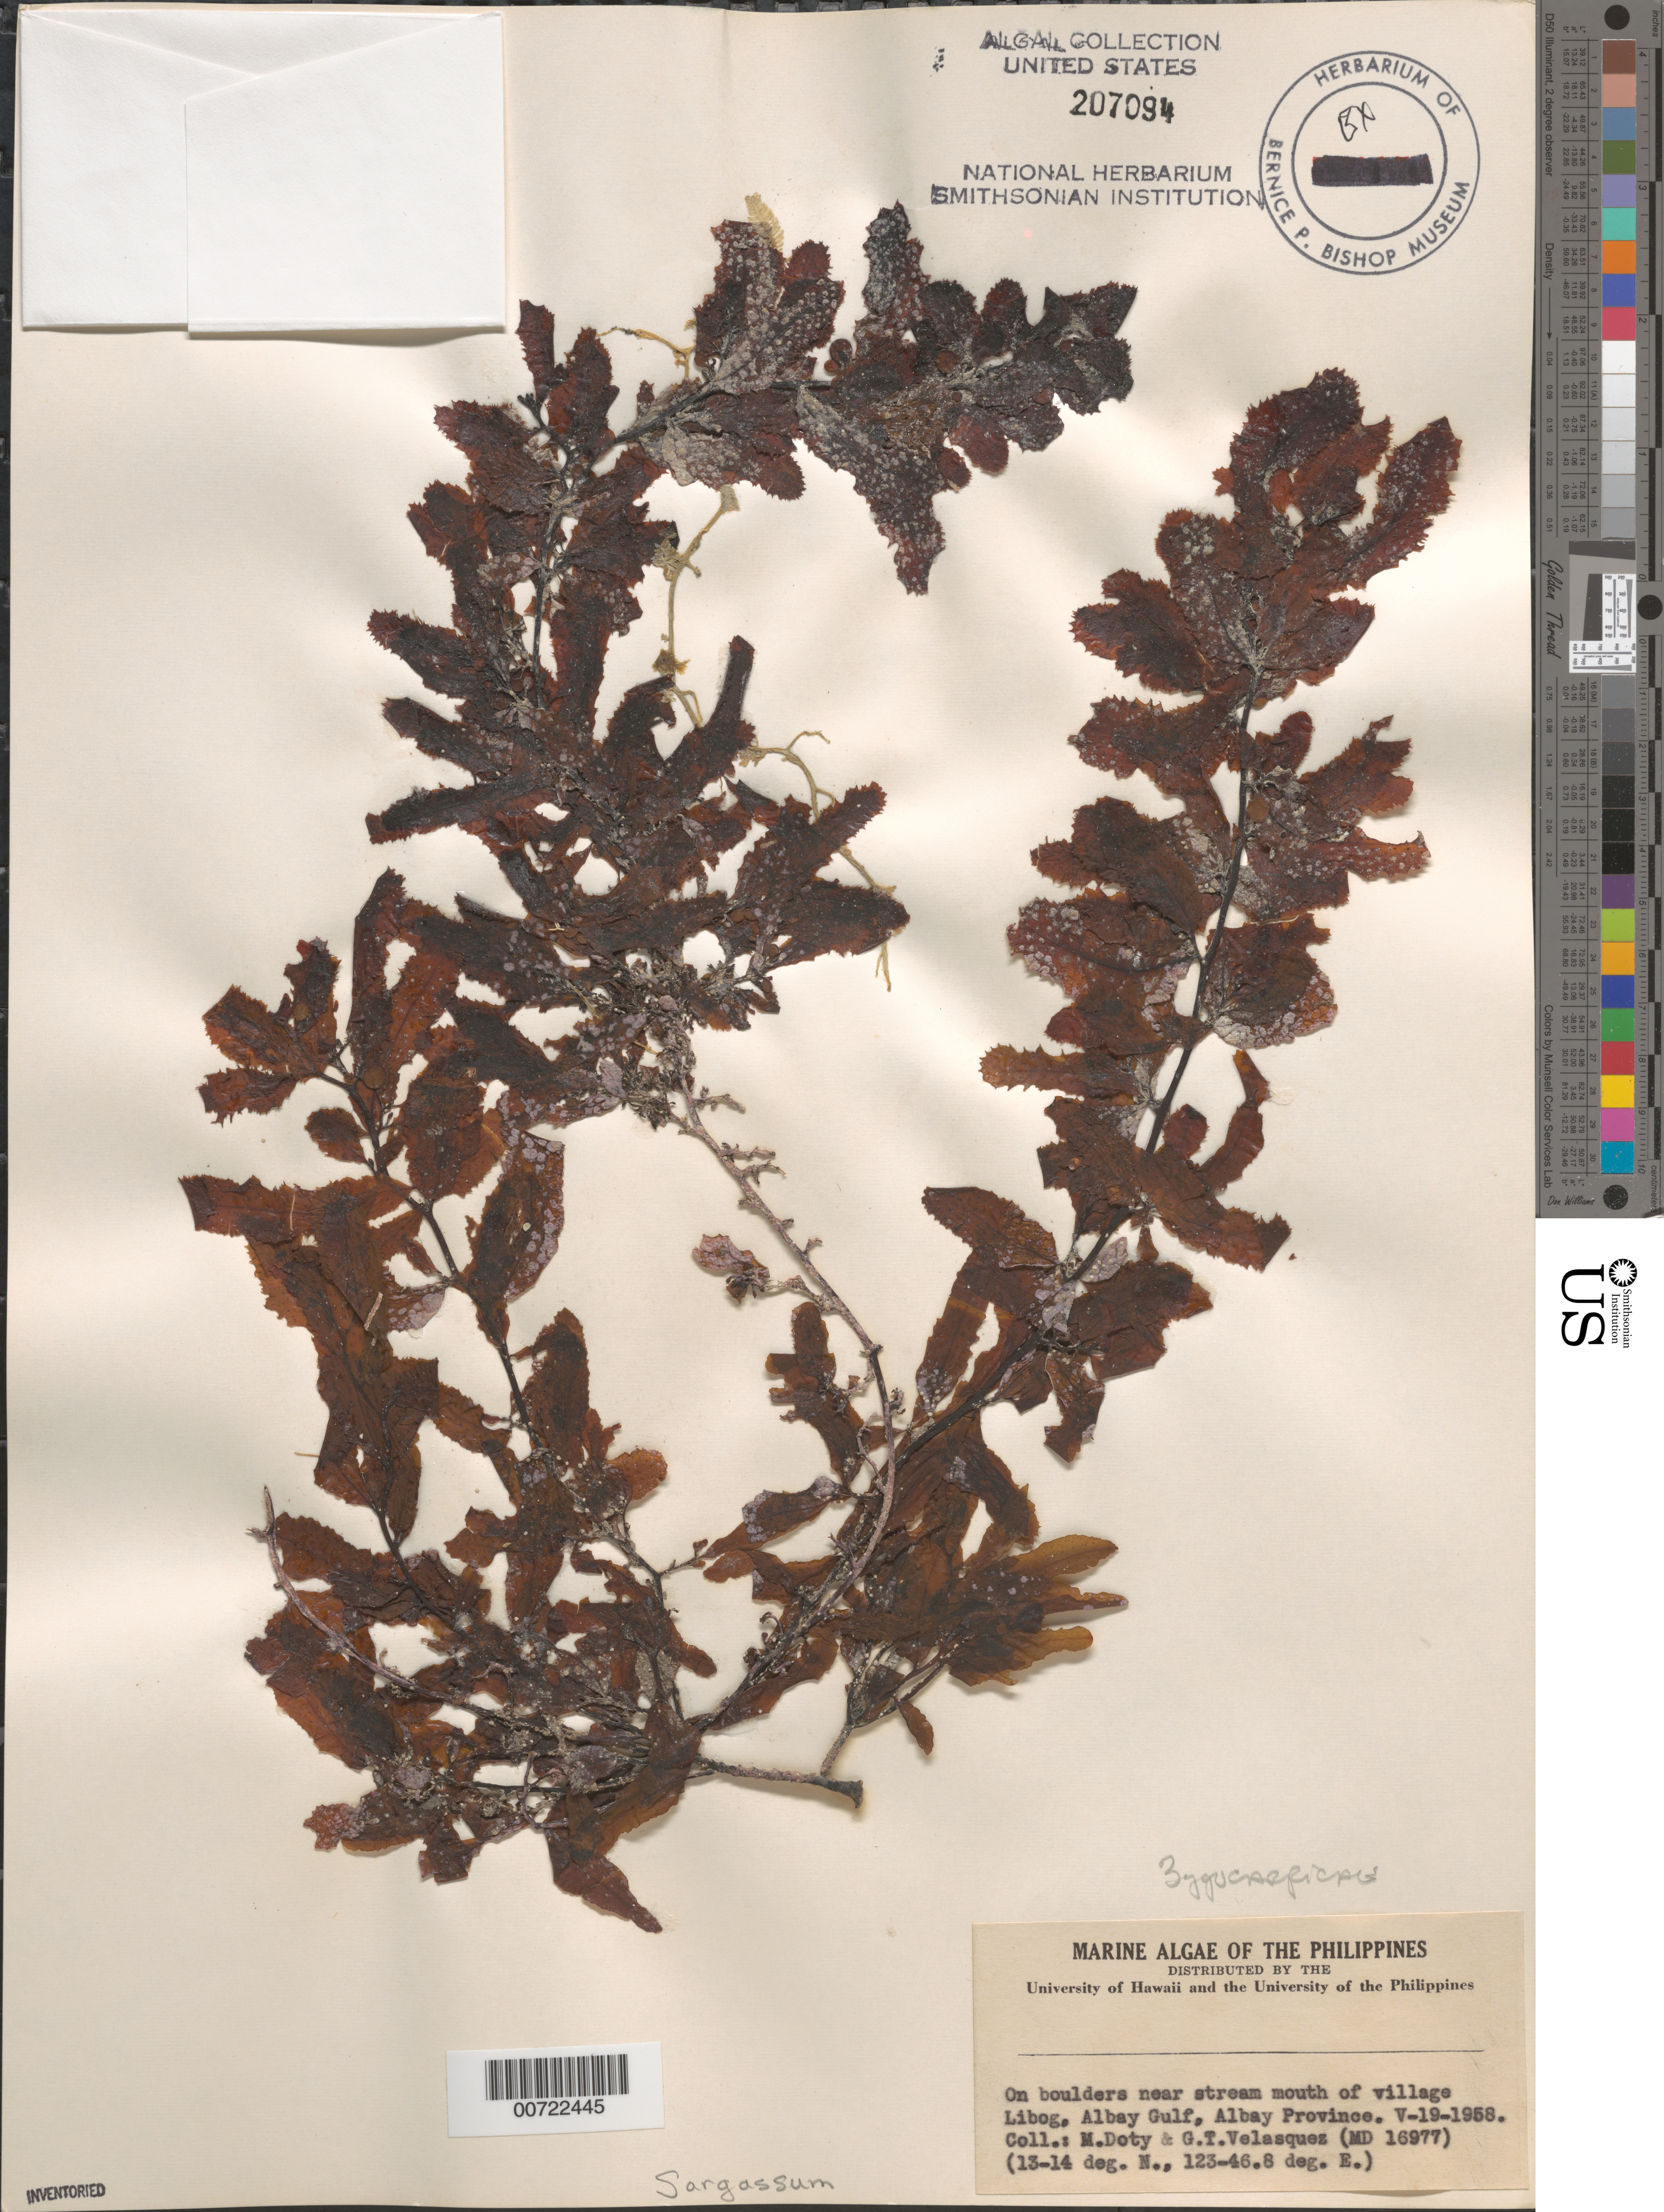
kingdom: Chromista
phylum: Ochrophyta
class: Phaeophyceae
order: Fucales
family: Sargassaceae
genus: Sargassum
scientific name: Sargassum sp.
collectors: M. S. Doty & G. Velasquez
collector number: MSD 16977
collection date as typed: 19 May 1958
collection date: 1958-05-19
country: Philippines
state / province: Bicol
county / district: Albay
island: Luzon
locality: Libog, Albay Gulf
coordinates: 13-14 deg. N., 123-46.8 deg. E.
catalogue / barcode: US 207094